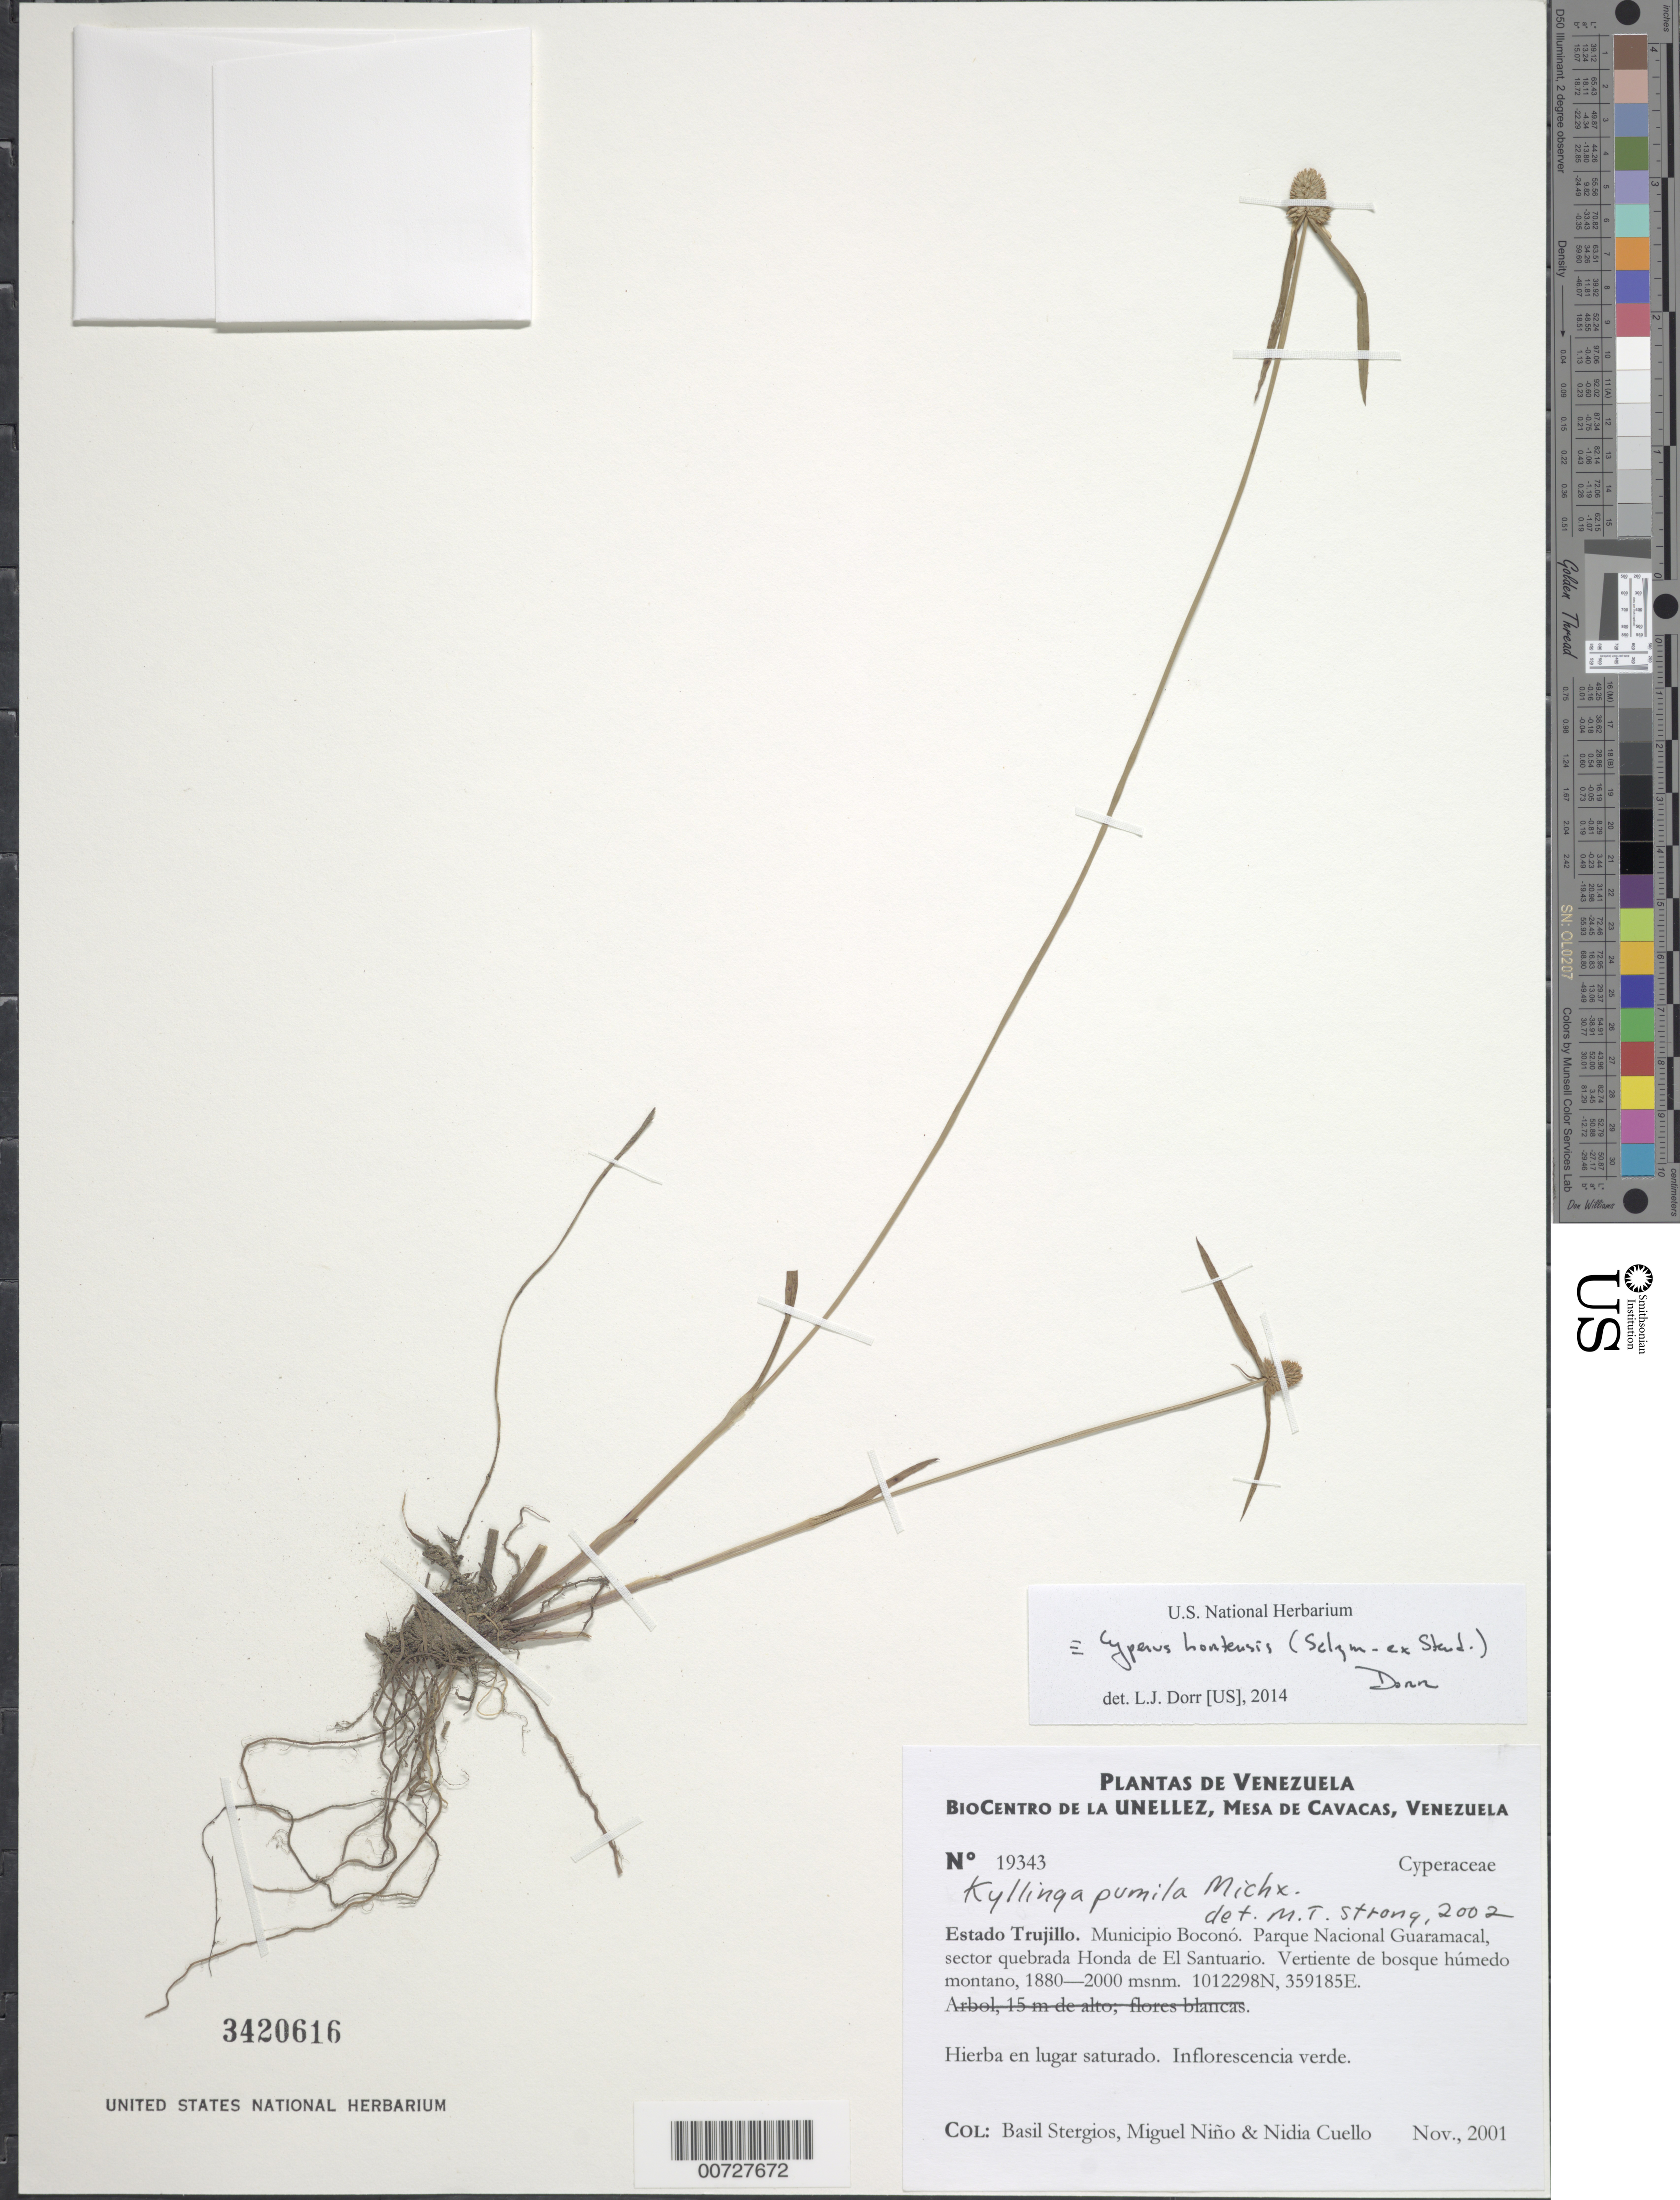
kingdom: Plantae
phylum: Tracheophyta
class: Liliopsida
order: Poales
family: Cyperaceae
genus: Cyperus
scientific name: Cyperus hortensis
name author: (Salzm. ex Steud.) Dorr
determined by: Dorr, L. J., (BOT), Smithsonian Institution - National Museum of Natural History (UNITED STATES)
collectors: B. G. Stergios, S. M. Niño & N. L. Cuello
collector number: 19343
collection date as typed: Nov 2001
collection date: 2001-11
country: Venezuela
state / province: Trujillo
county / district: Boconó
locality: Parque Nacional Guaramacal. Sector quebrada Honda de El Santuario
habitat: Vertiente de bosque húmedo montano.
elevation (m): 1880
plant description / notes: PORT, US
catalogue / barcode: US 3420616